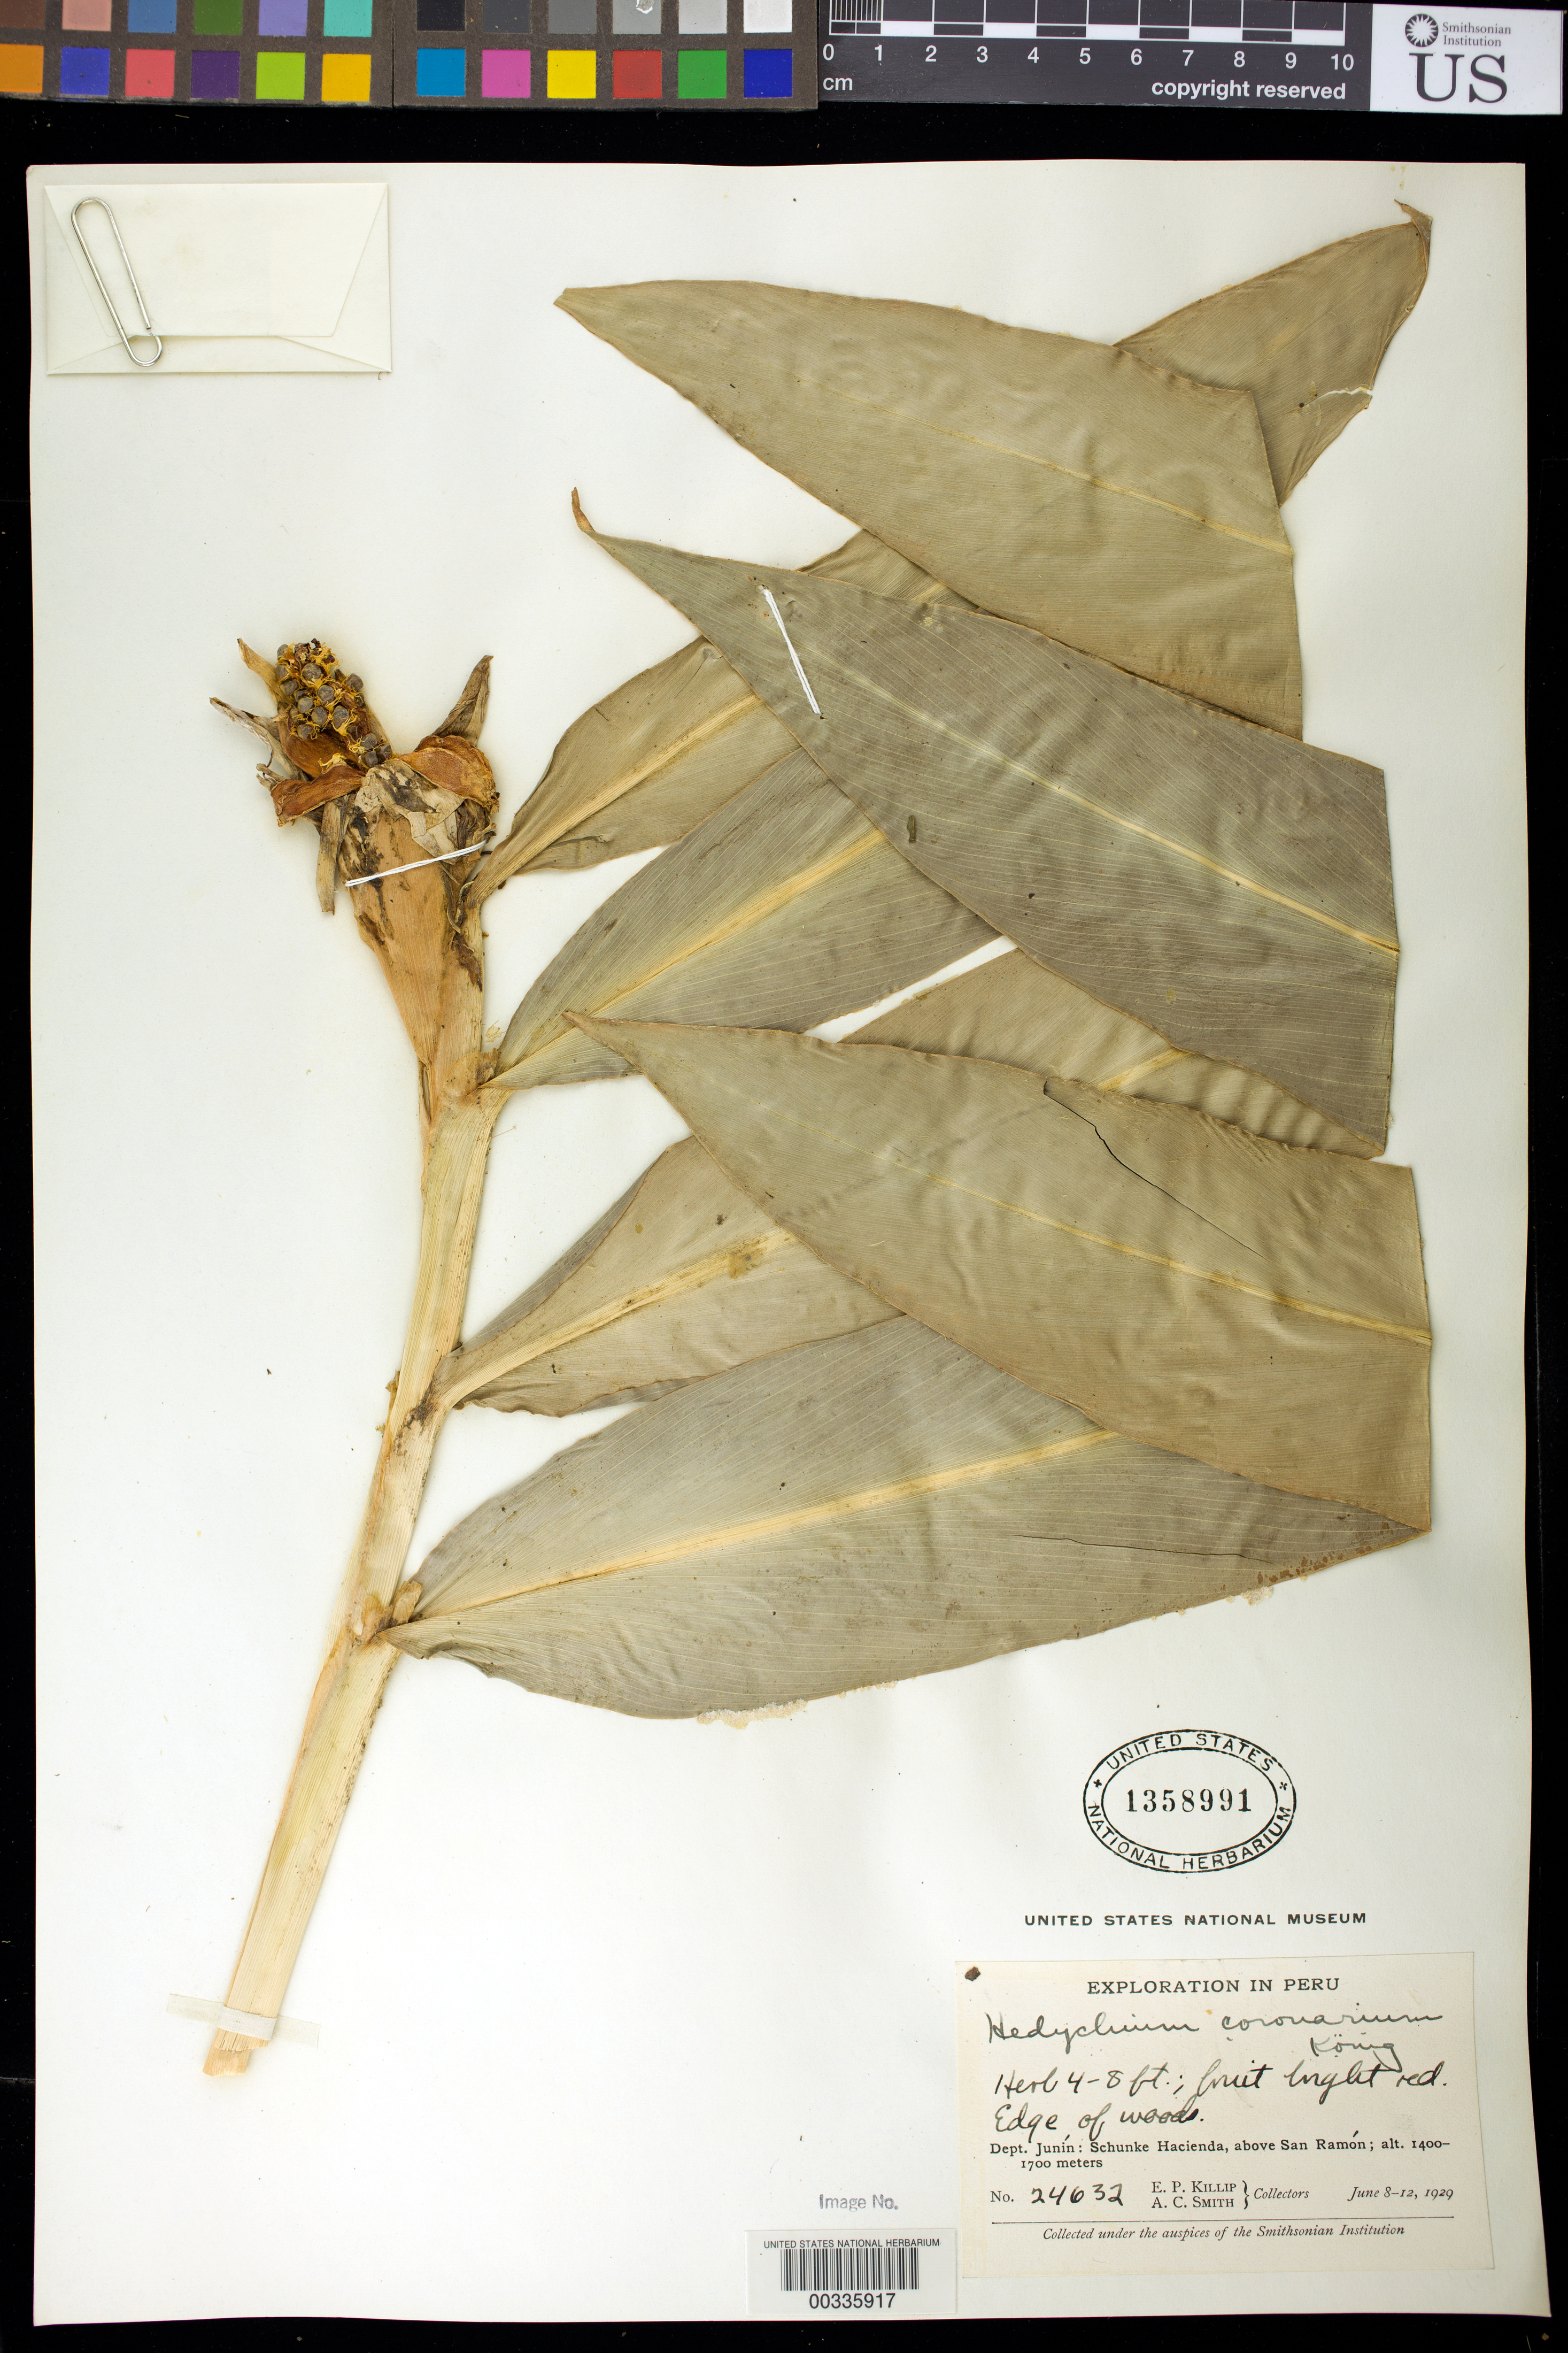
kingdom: Plantae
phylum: Tracheophyta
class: Liliopsida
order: Zingiberales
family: Zingiberaceae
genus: Hedychium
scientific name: Hedychium coronarium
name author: J. Koenig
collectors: E. P. Killip & A. C. Smith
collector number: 24632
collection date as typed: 08 Jun 1929 to 12 Jun 1929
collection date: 1929-06-08/1929-06-12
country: Peru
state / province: Junín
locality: Schunke Hacienda, above San Ramon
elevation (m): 1400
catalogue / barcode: US 1358991